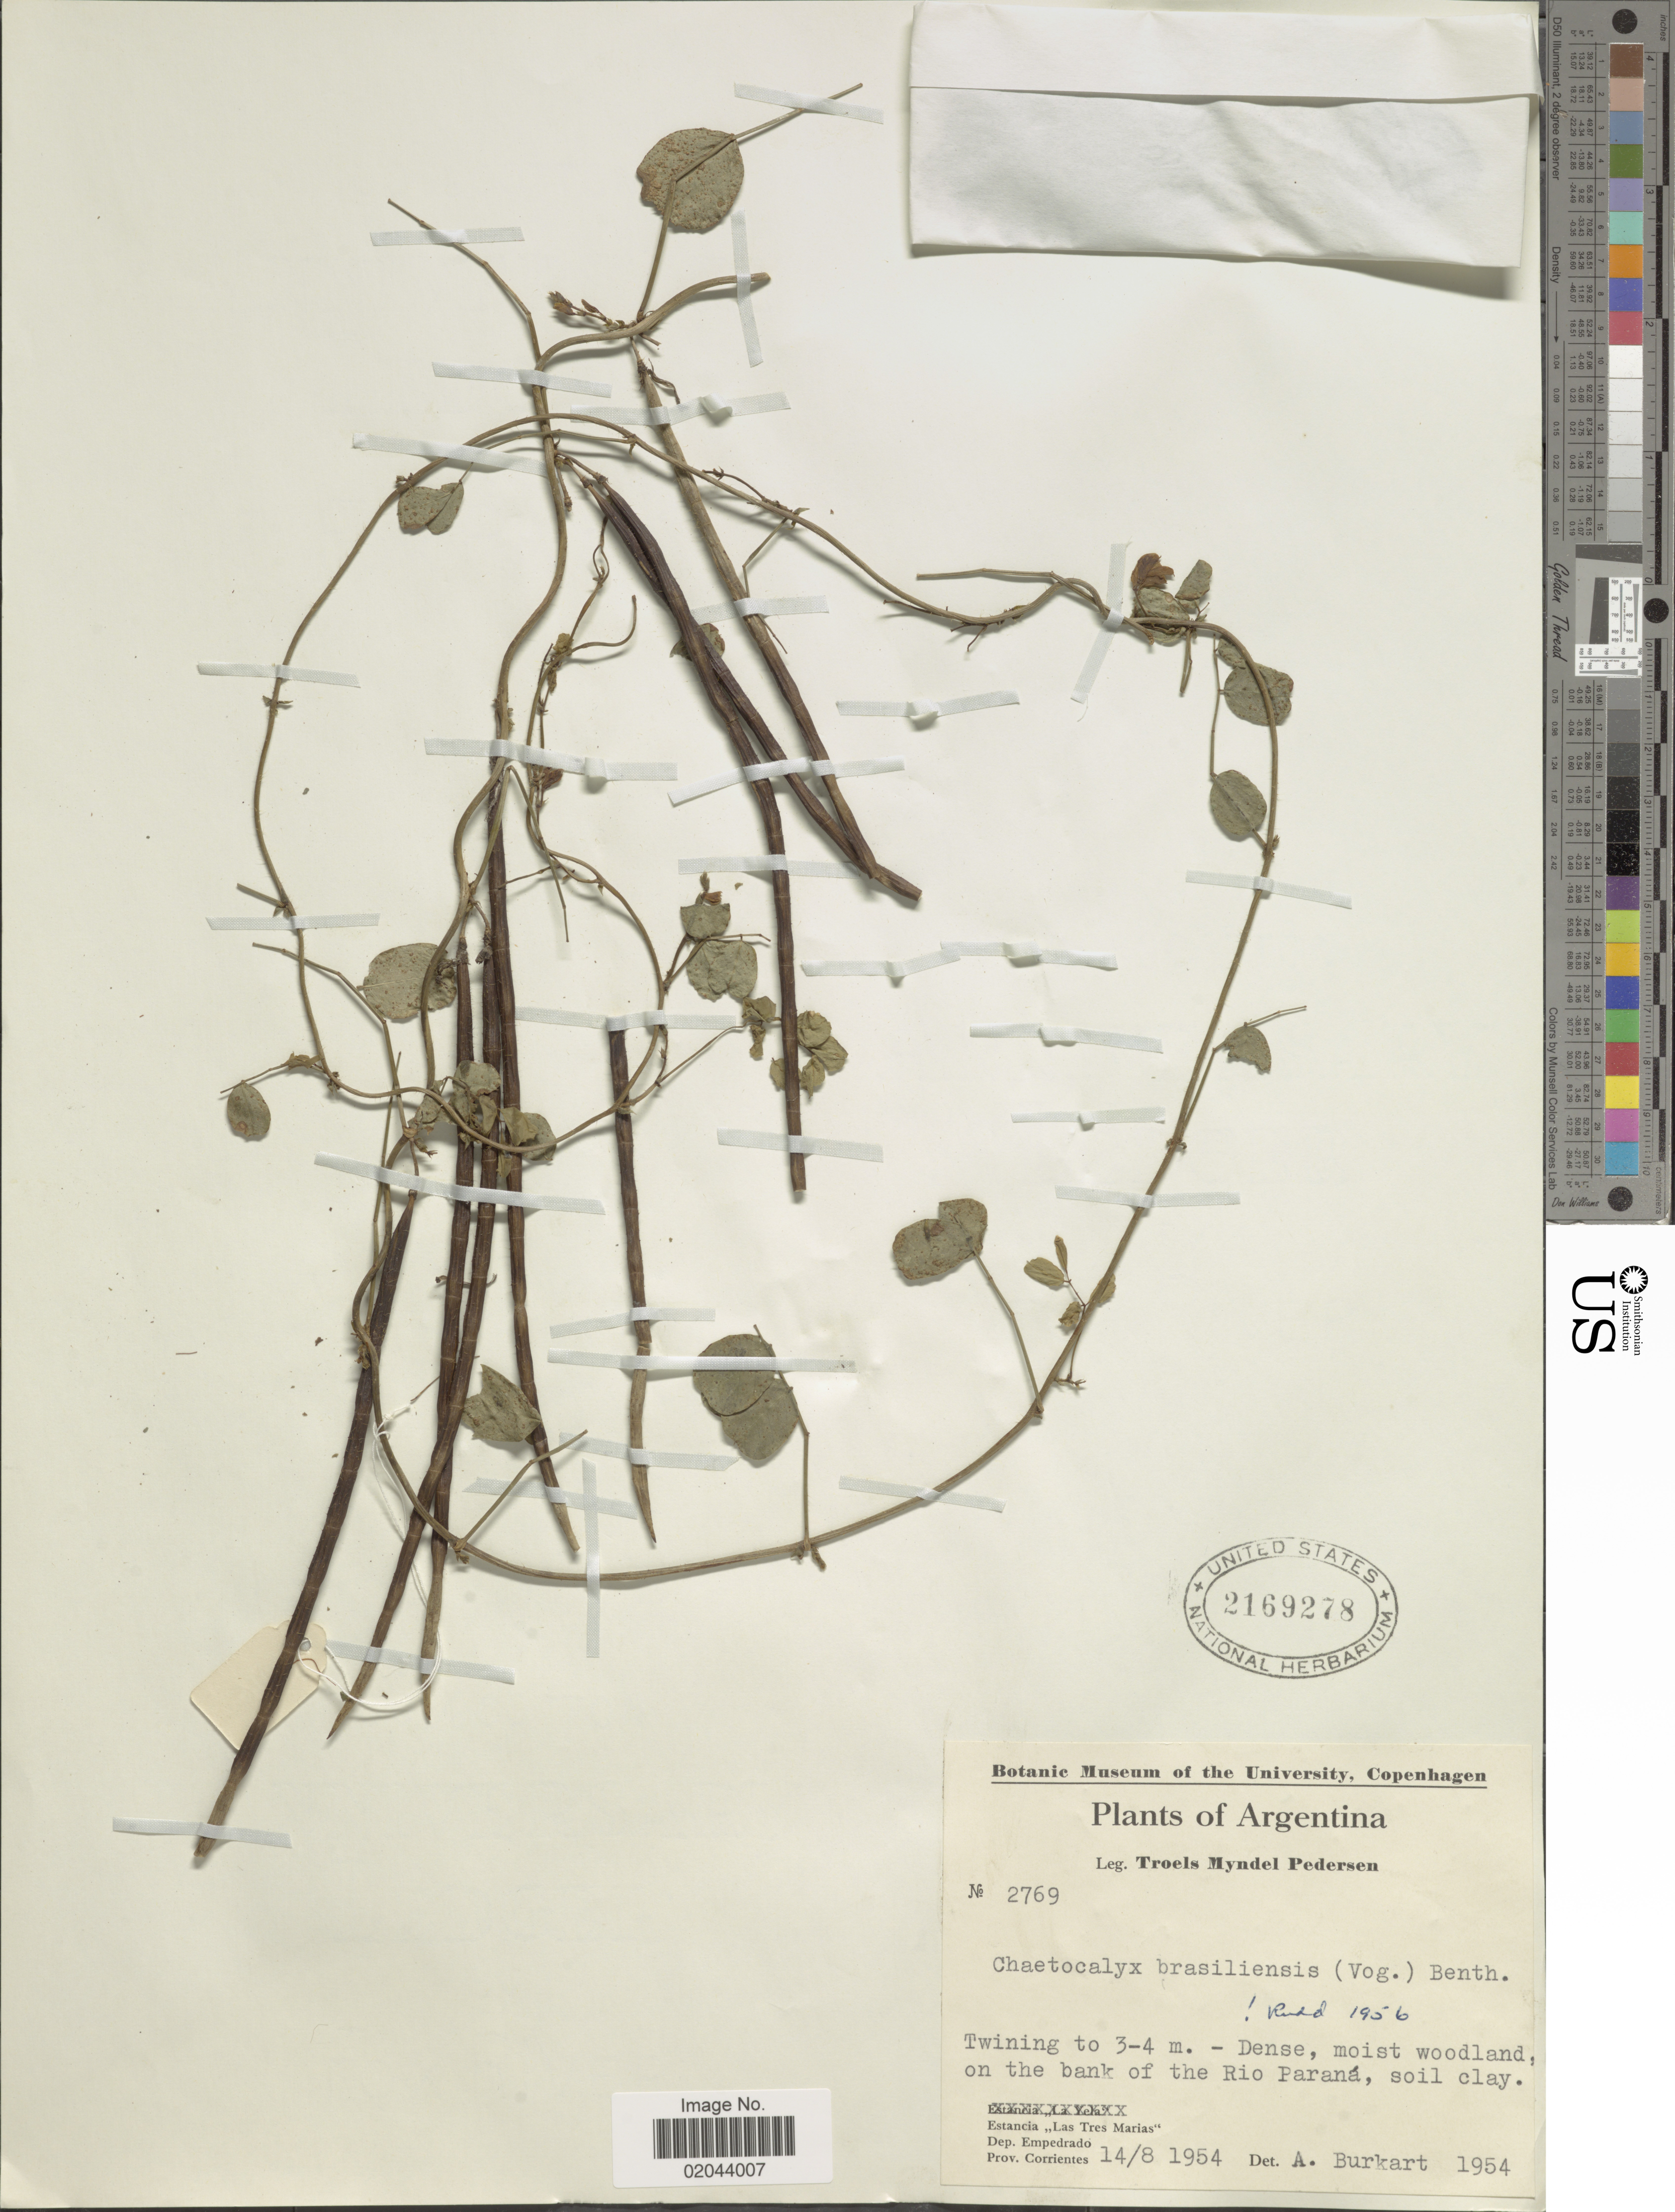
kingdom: Plantae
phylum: Tracheophyta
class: Magnoliopsida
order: Fabales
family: Fabaceae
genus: Chaetocalyx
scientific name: Chaetocalyx brasiliensis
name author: (Vogel) Benth.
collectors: T. Pederson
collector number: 2769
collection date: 1954-08-14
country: Argentina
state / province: Corrientes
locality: Dense, moist woodland, on the bank of the Rio Paraná, soil clay, Estancia ,,Las Tres Marias', Dep. Empedrado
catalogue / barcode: US 2169278